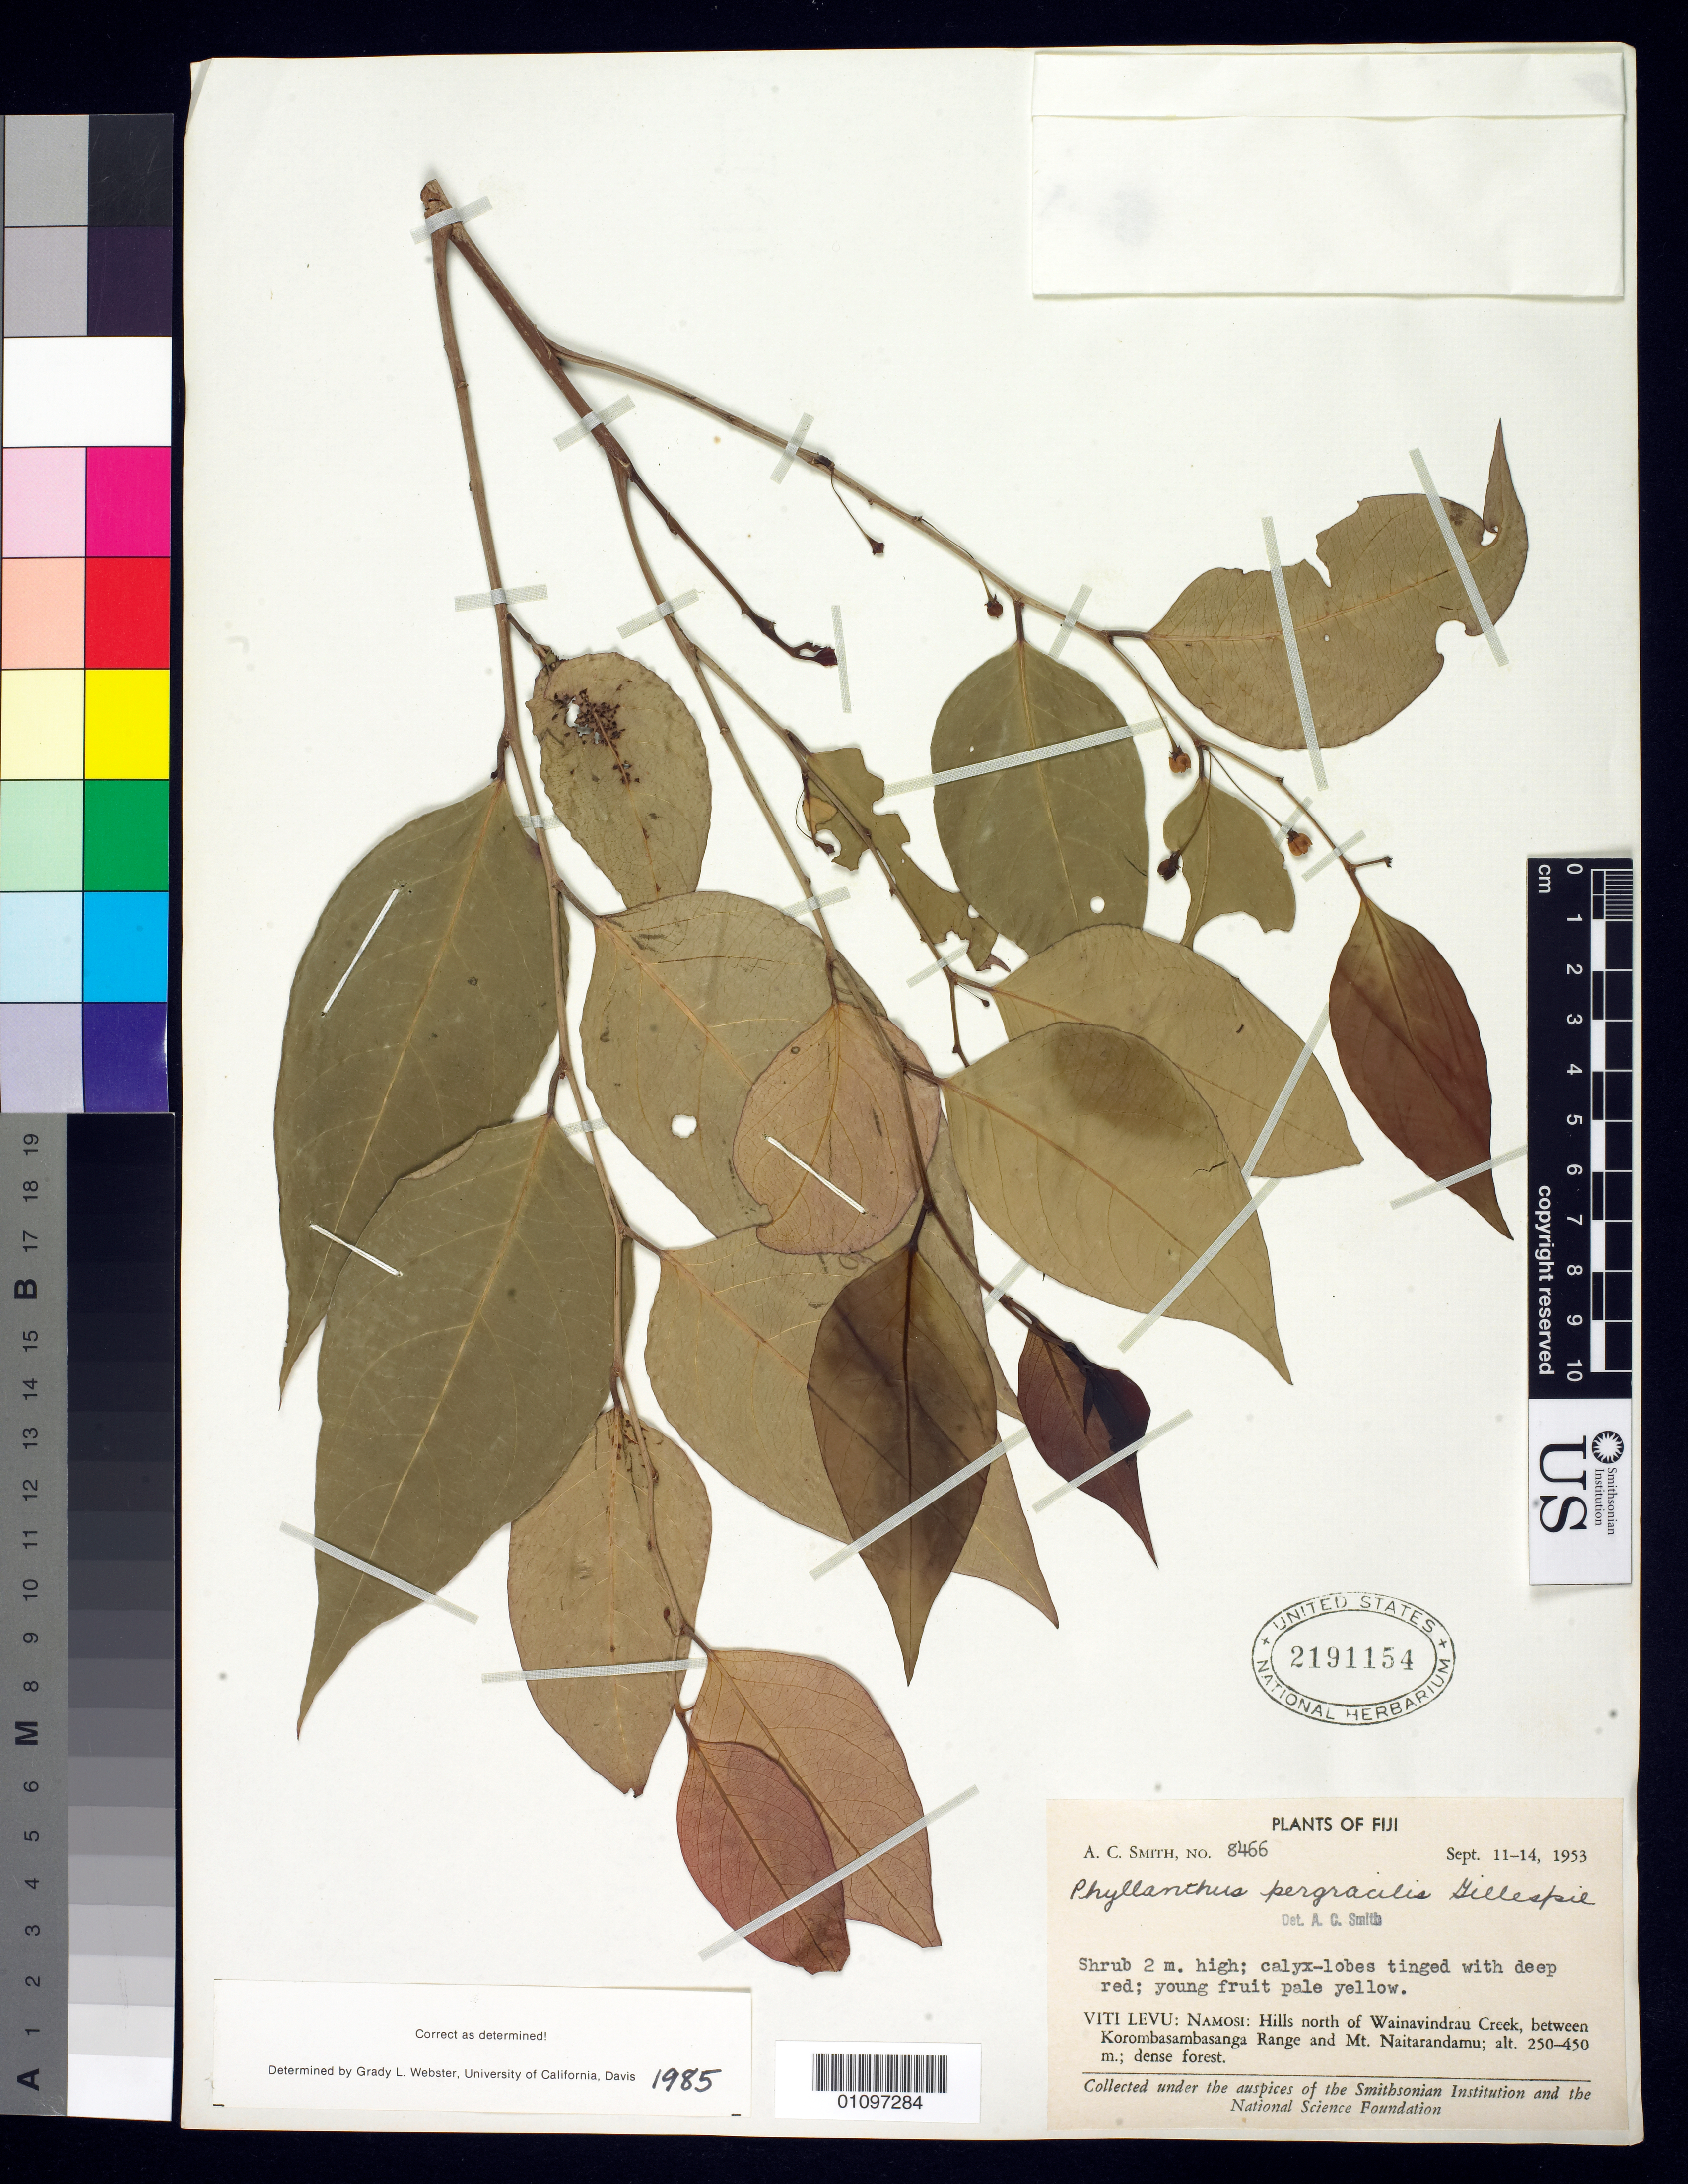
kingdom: Plantae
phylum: Tracheophyta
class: Magnoliopsida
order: Malpighiales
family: Phyllanthaceae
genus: Phyllanthus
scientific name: Phyllanthus pergracilis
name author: Gillespie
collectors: A. C. Smith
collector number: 8466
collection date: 1953-09-11/1953-09-14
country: Fiji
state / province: Central Division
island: Viti Levu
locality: Namosi: hills North of Wainavindrau Creek, between Korombasambasanga Range and Mt. Naitarandamu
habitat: dense forest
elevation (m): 250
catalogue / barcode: US 2191154